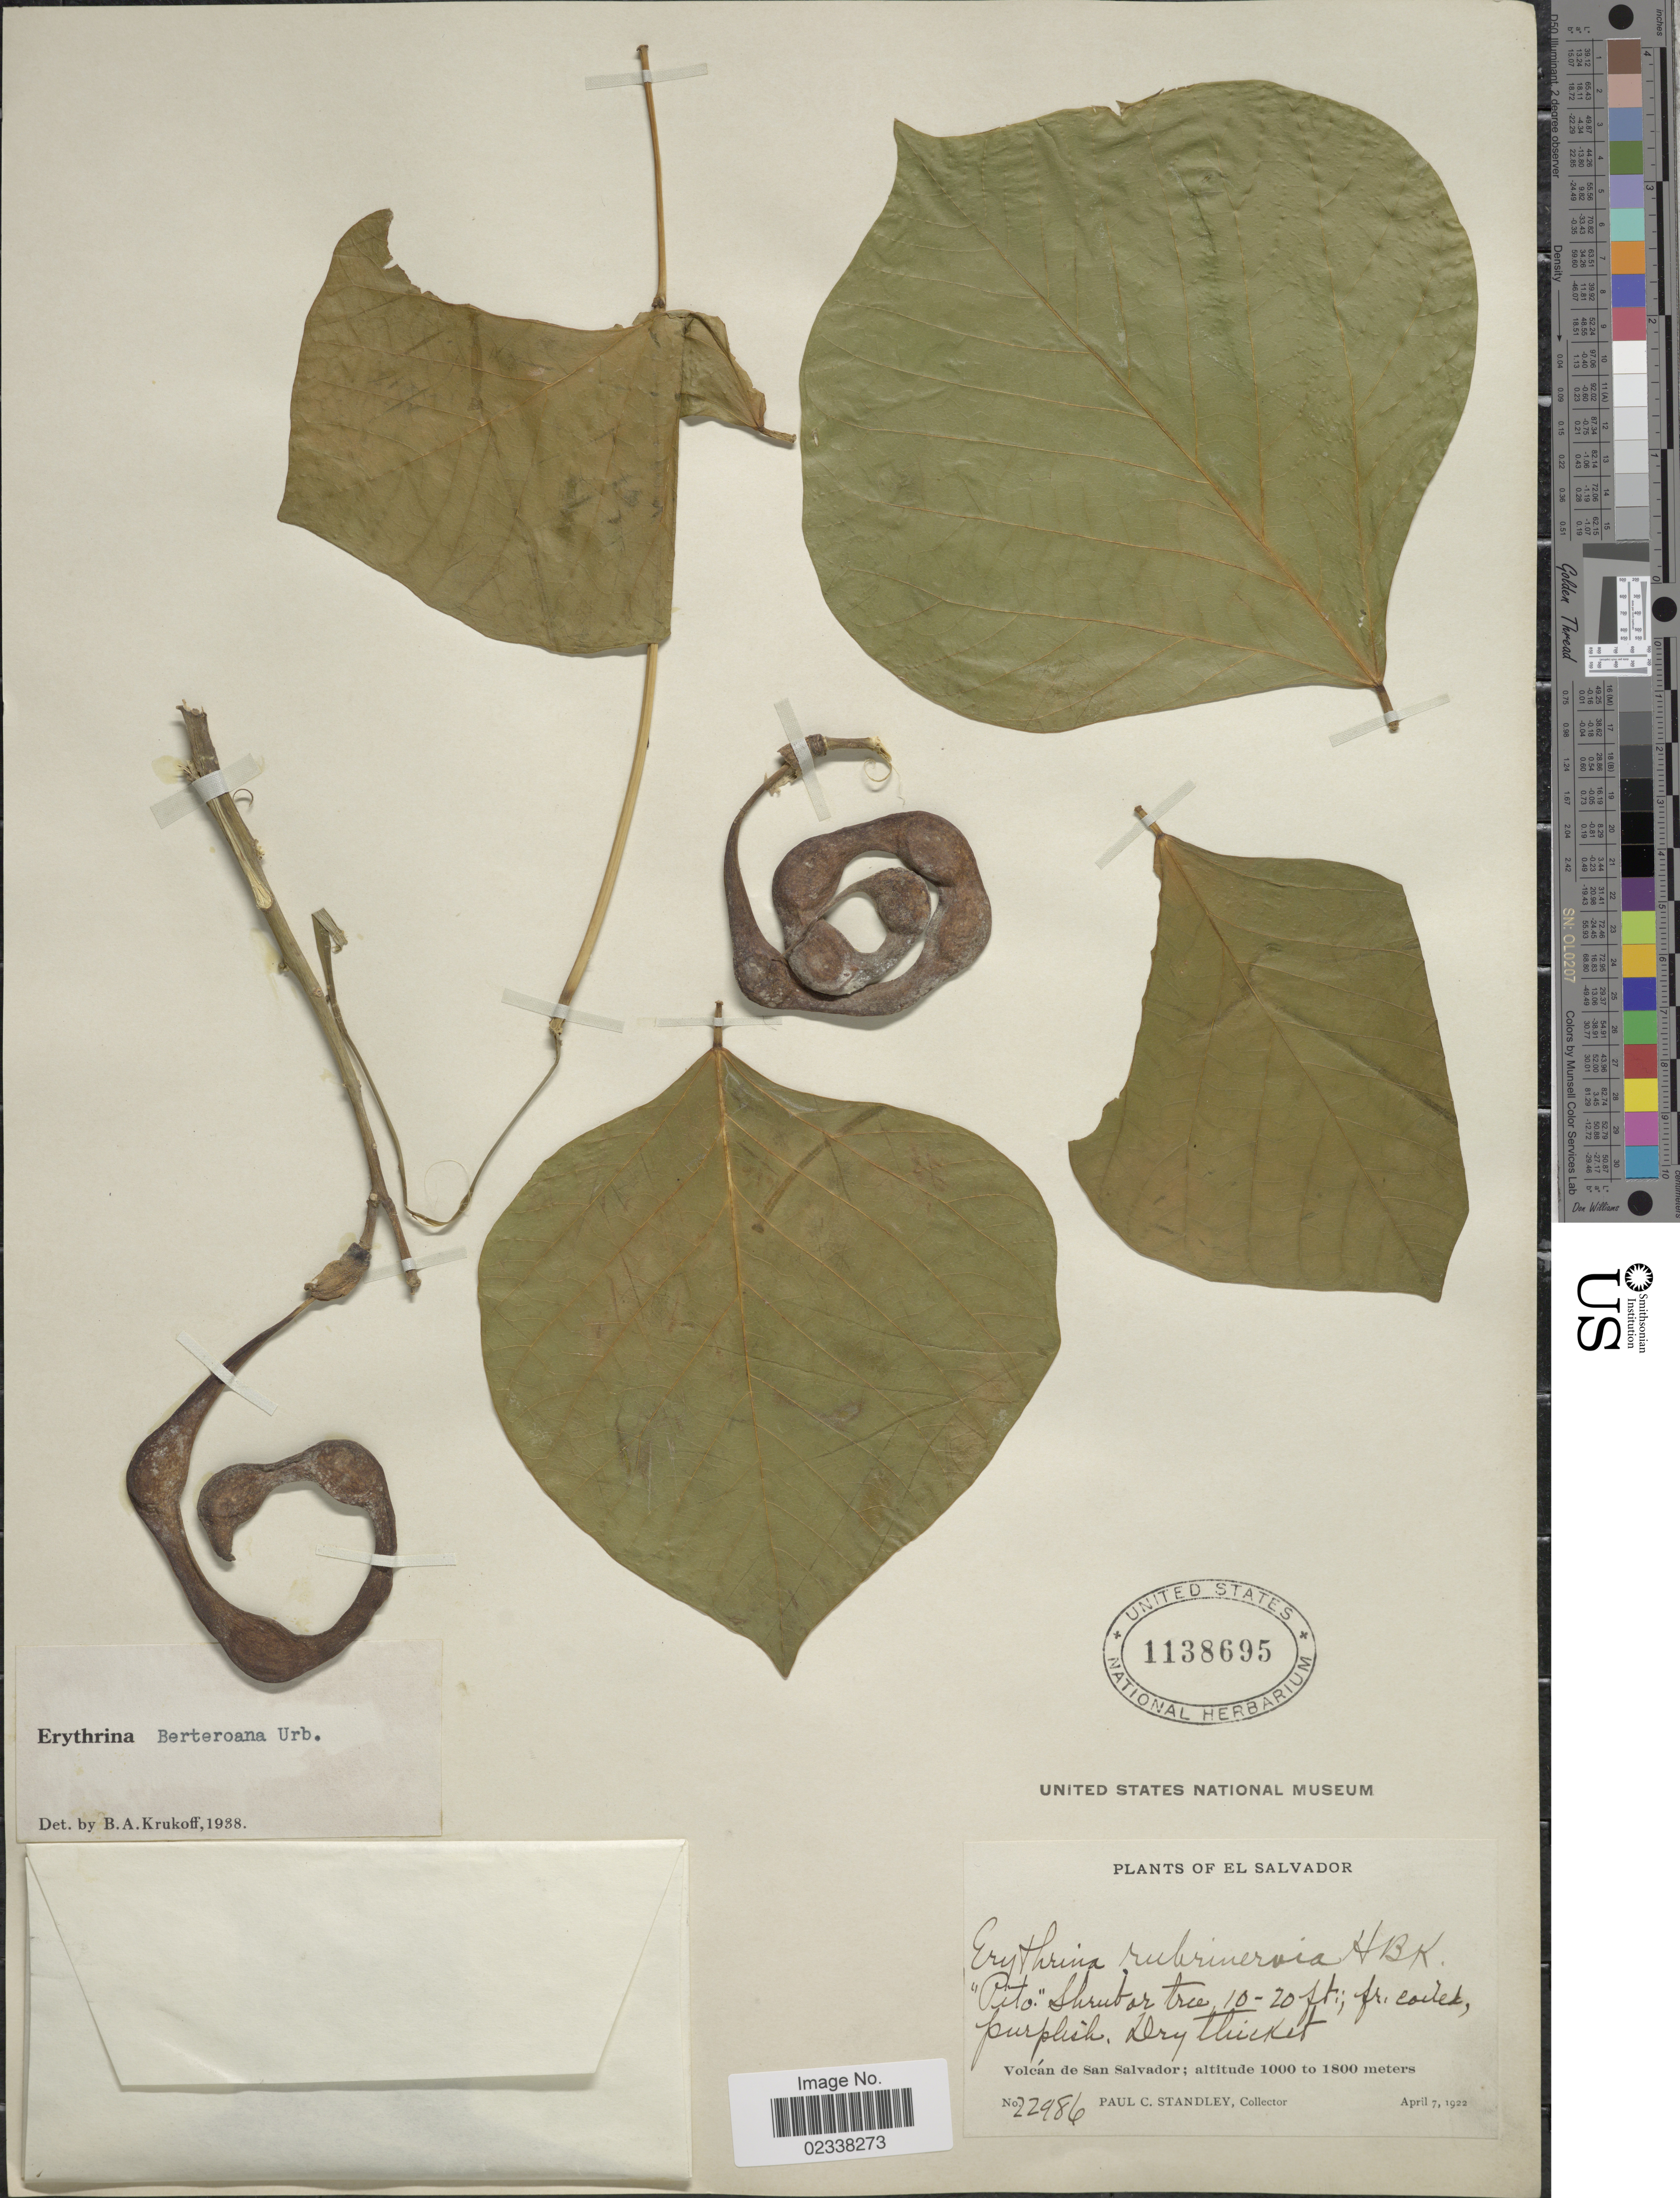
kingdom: Plantae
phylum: Tracheophyta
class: Magnoliopsida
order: Fabales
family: Fabaceae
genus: Erythrina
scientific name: Erythrina berteroana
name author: Urb.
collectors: P. C. Standley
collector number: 22986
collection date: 1922-04-07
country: El Salvador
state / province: San Salvador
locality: Volcan de San Salvador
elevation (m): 1000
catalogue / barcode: US 1139695